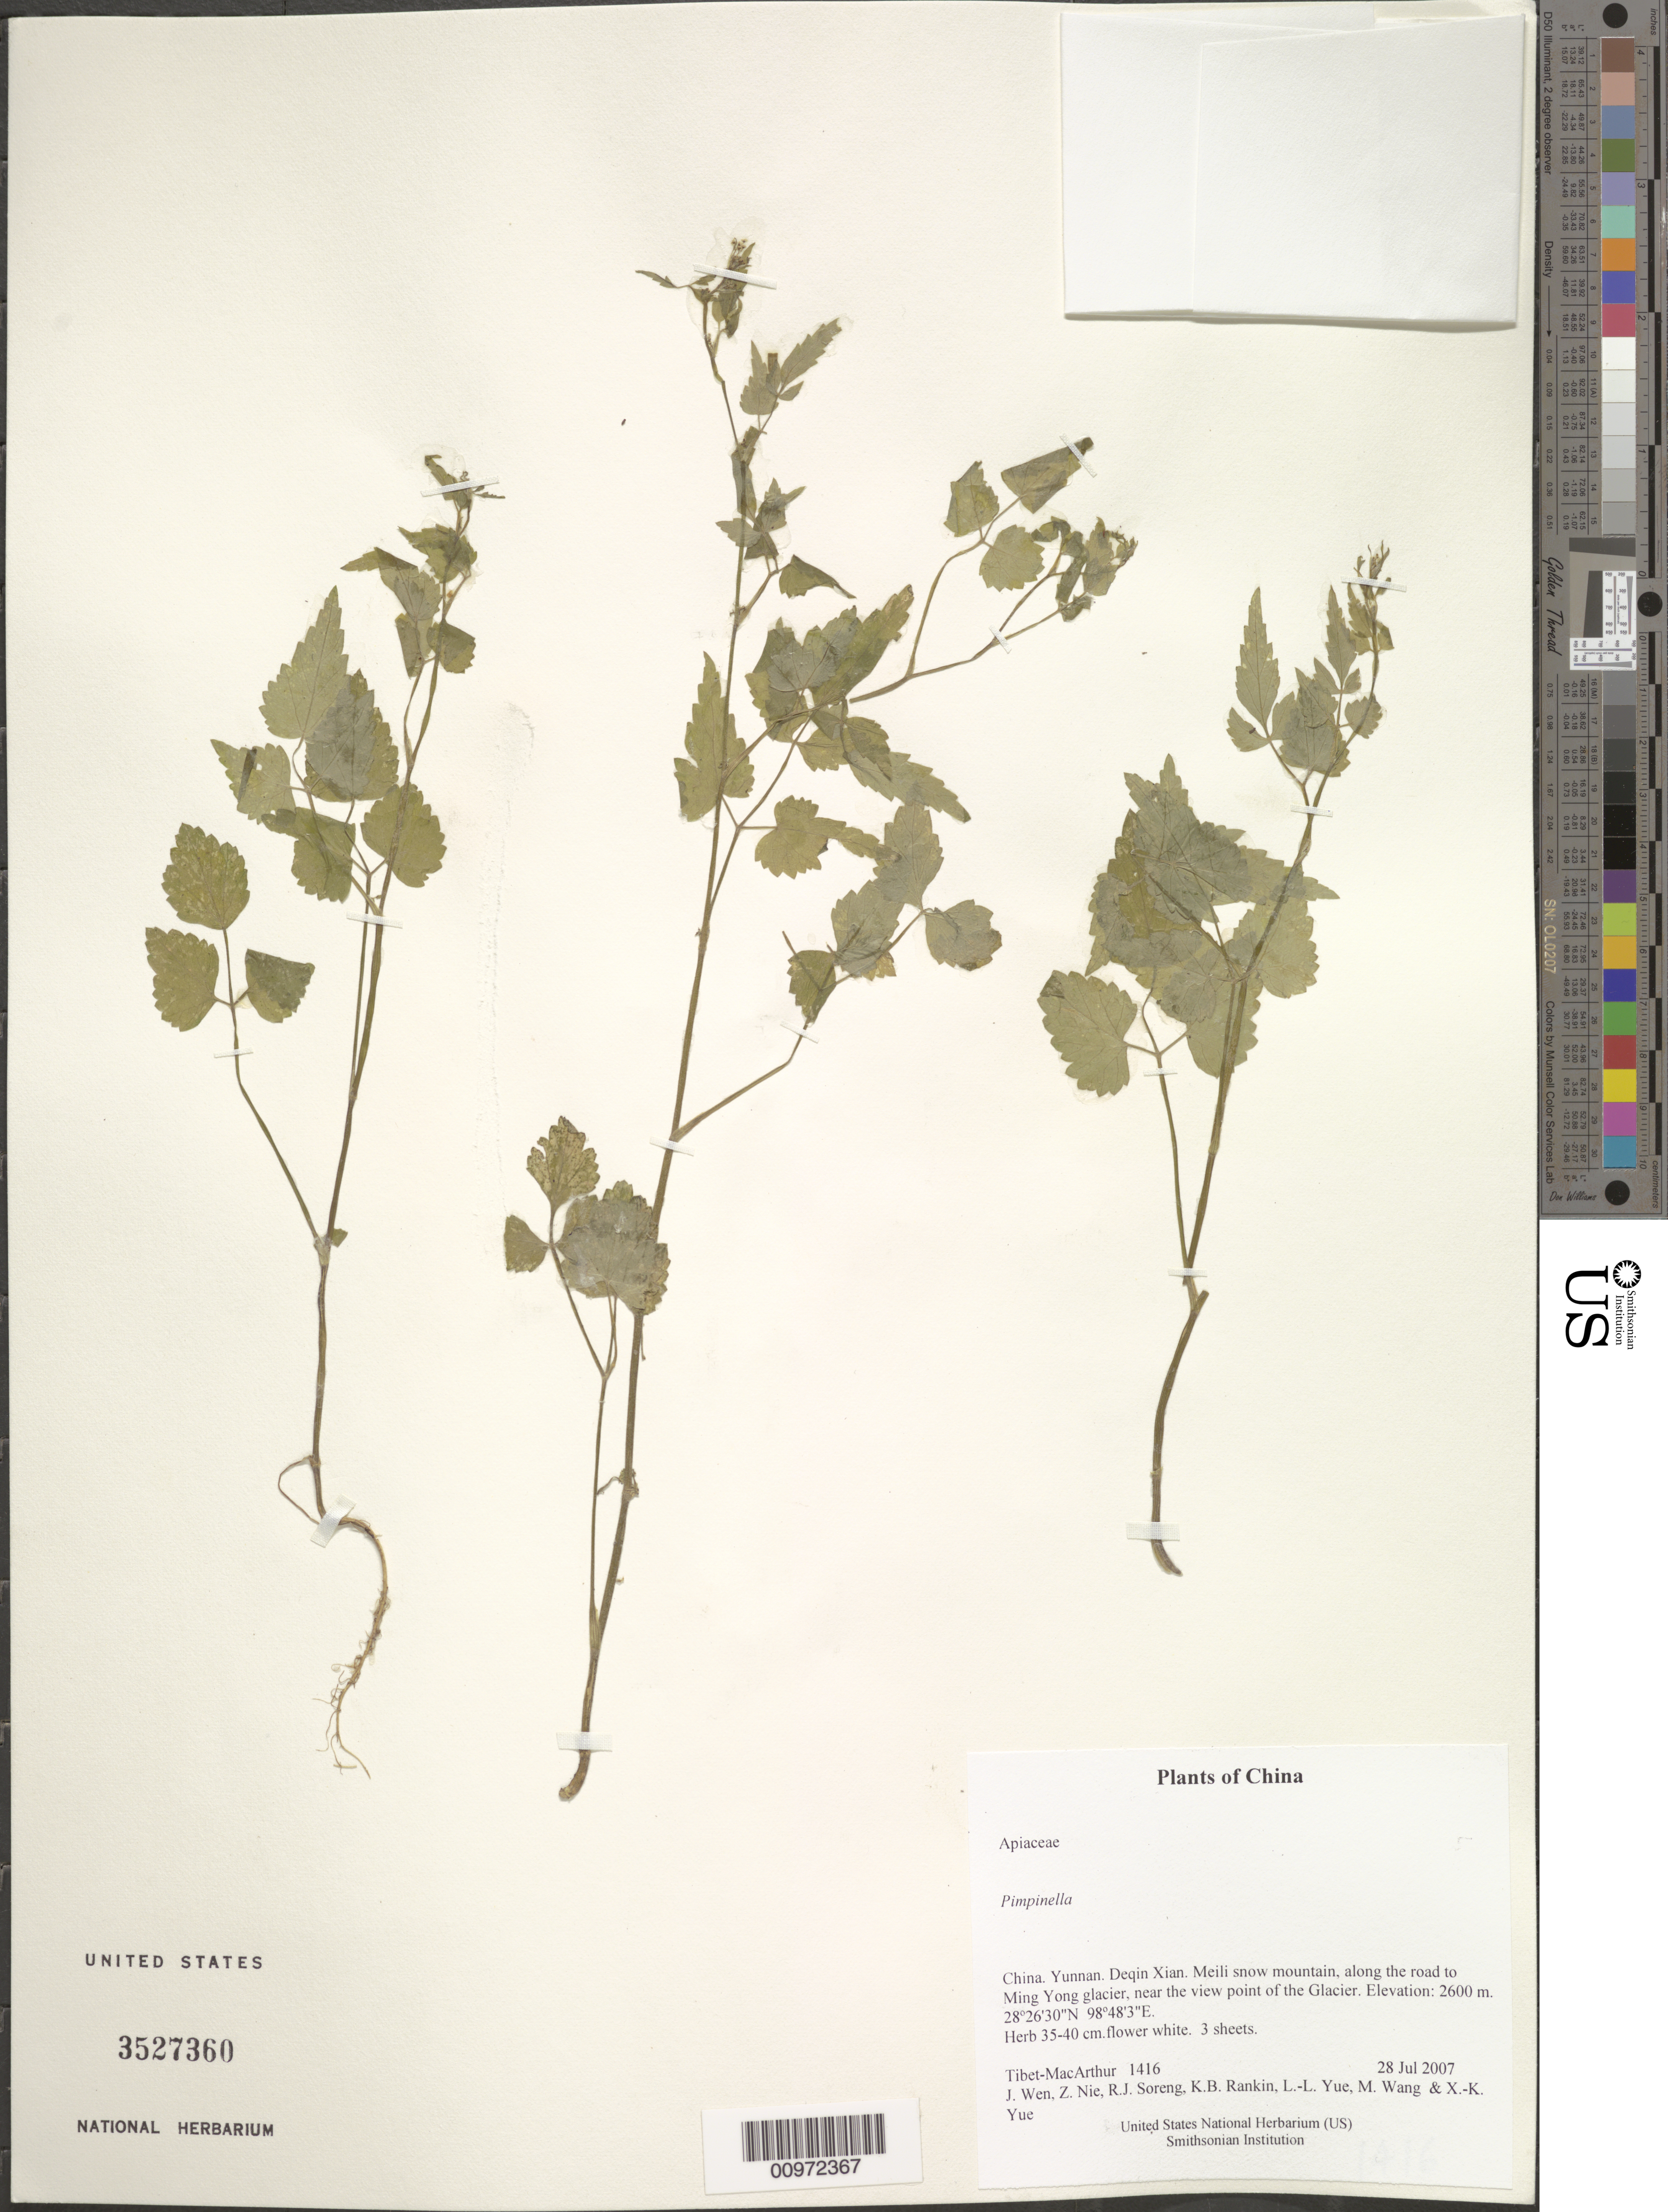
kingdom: Plantae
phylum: Tracheophyta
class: Magnoliopsida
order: Apiales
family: Apiaceae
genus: Pimpinella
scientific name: Pimpinella sp.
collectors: Tibet-MacArthur, J. Wen, Z. Nie, R. J. Soreng, K. Rankin, L. Yue, M. Wang & X. Yue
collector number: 1416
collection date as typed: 28 Jul 2007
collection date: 2007-07-28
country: China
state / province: Yunnan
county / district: Deqin Xian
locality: Meili snow mountain, along the road to Ming Yong glacier, near the view point of the Glacier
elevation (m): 2600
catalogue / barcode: US 3527360